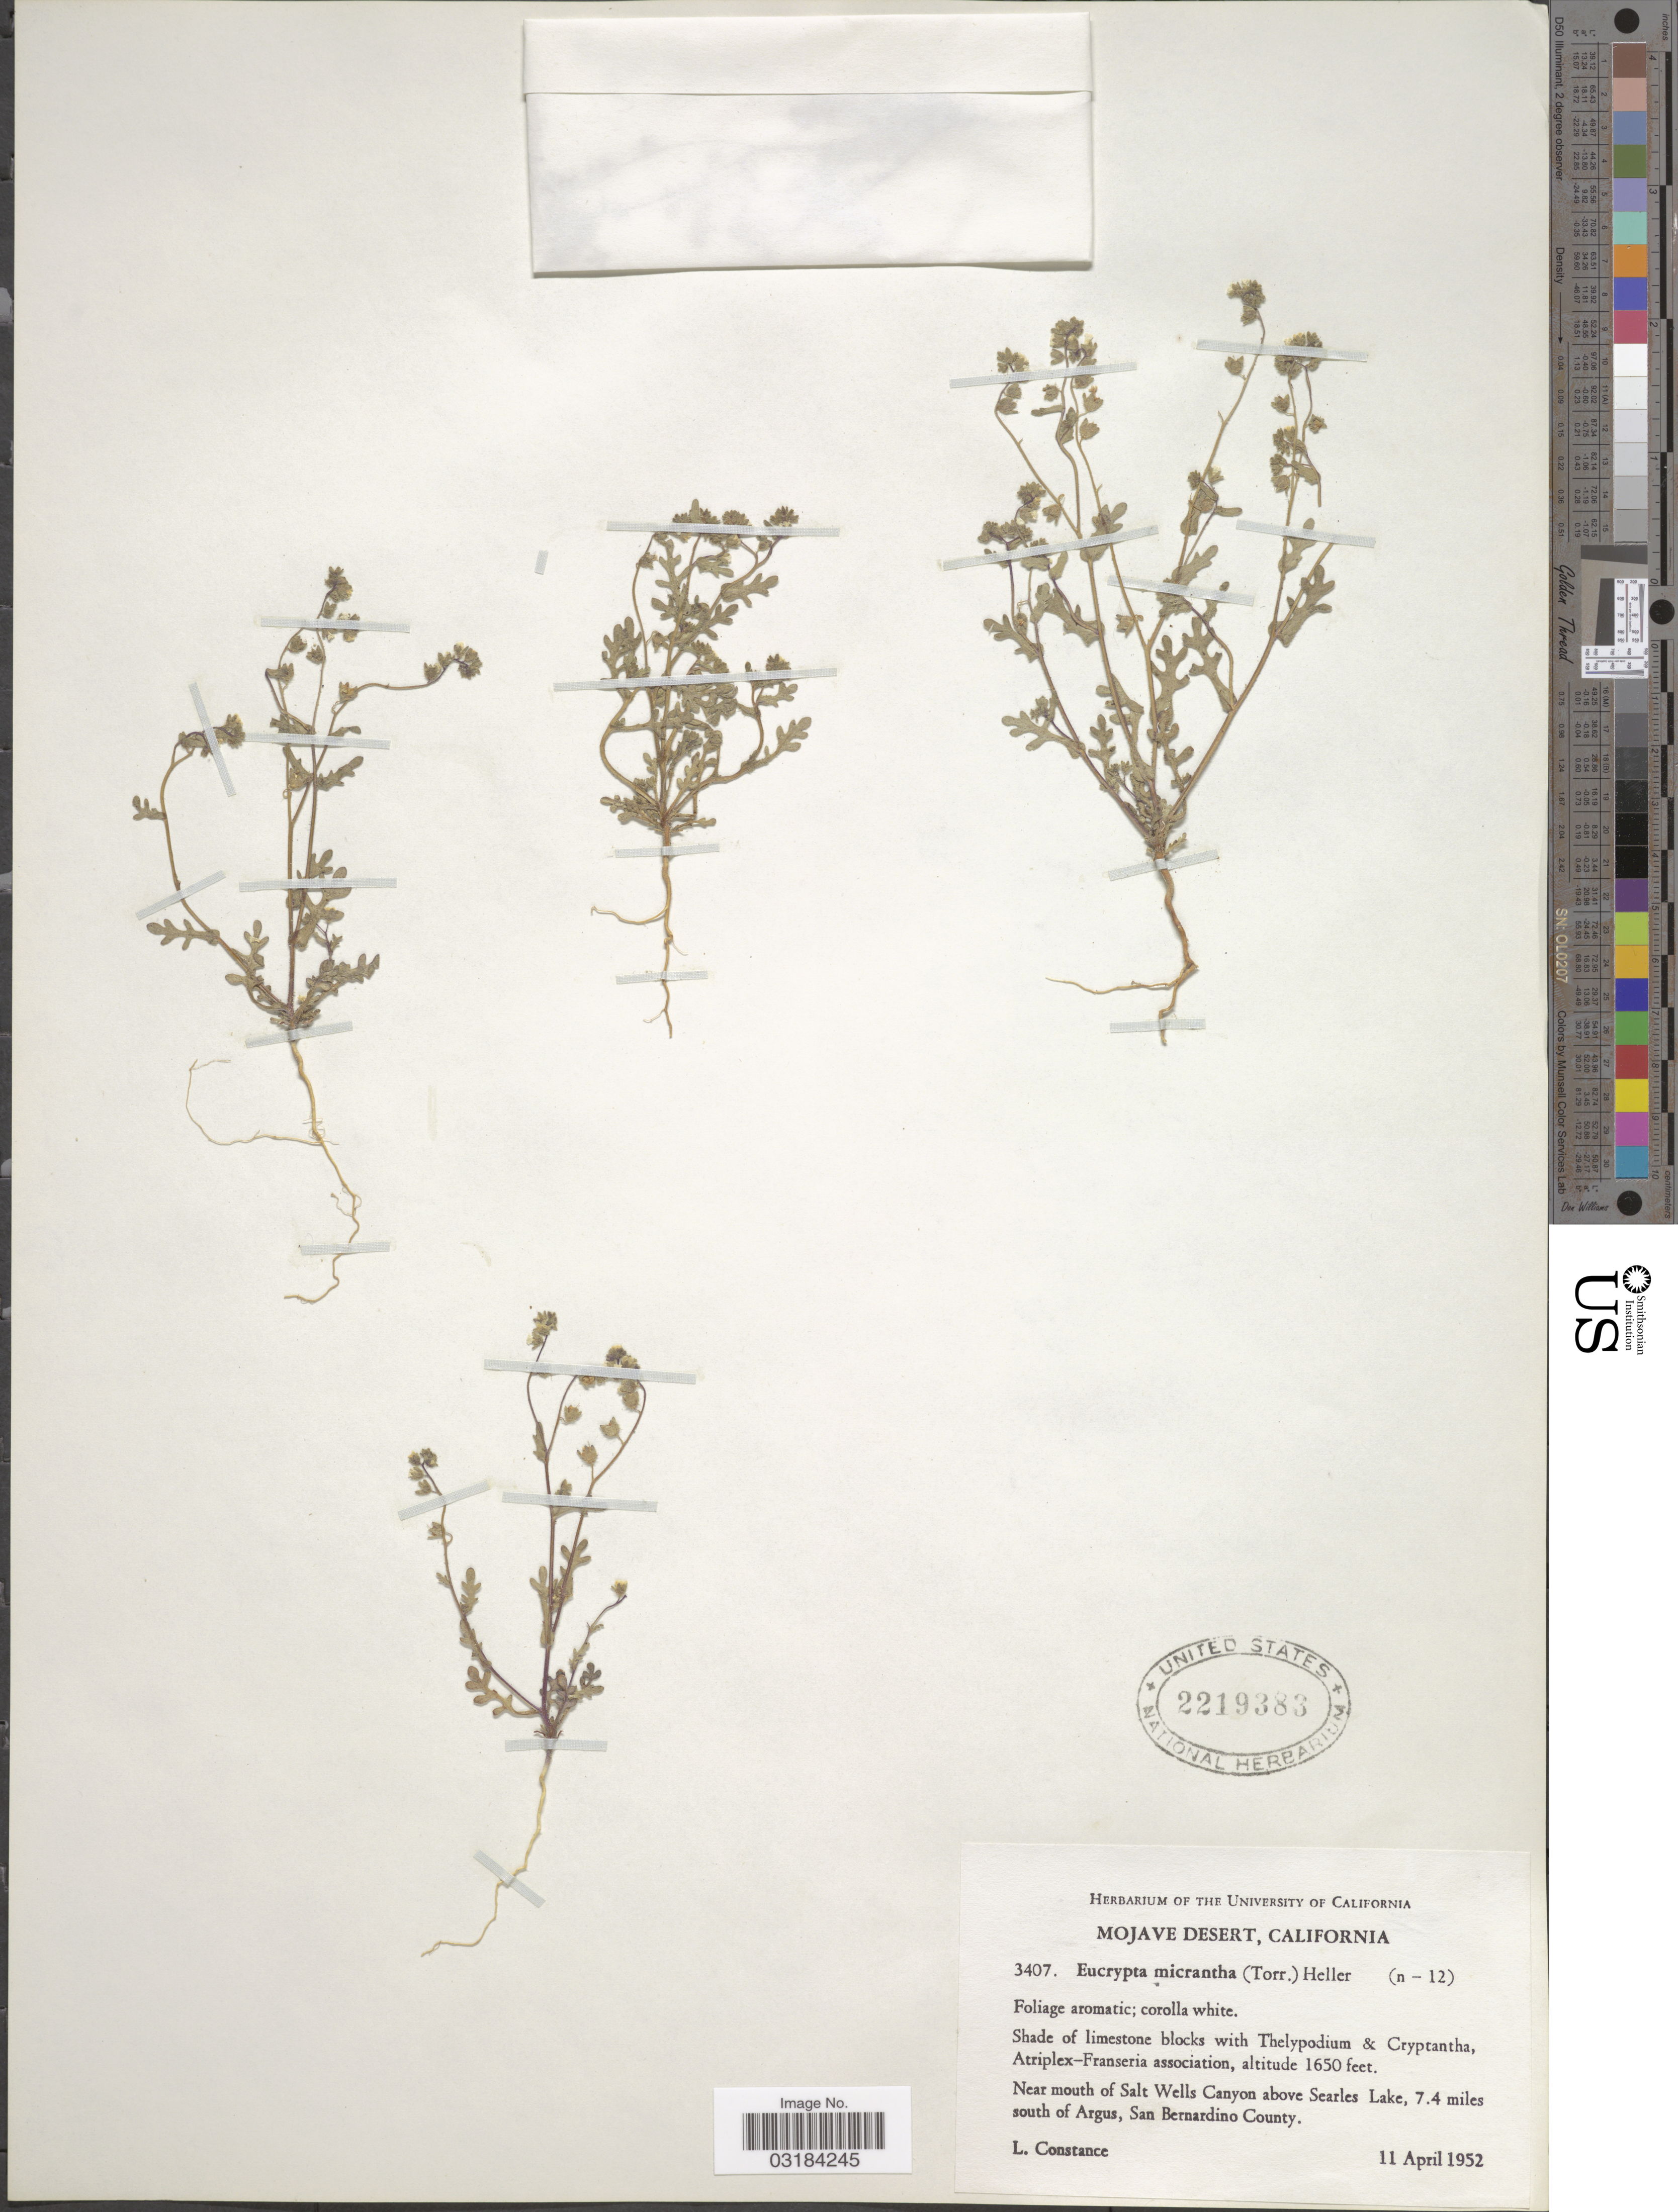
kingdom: Plantae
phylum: Tracheophyta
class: Magnoliopsida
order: Boraginales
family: Hydrophyllaceae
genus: Eucrypta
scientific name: Eucrypta micrantha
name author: (Torr.) A. Heller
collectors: L. Constance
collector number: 3407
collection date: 1952-04-11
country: United States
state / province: California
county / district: San Bernardino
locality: Mojave Desert. Near mouth of Salt Wells Canyon above Searles Lake, 7.4 miles south of Argus, San Bernardino County.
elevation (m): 503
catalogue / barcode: US 2219383